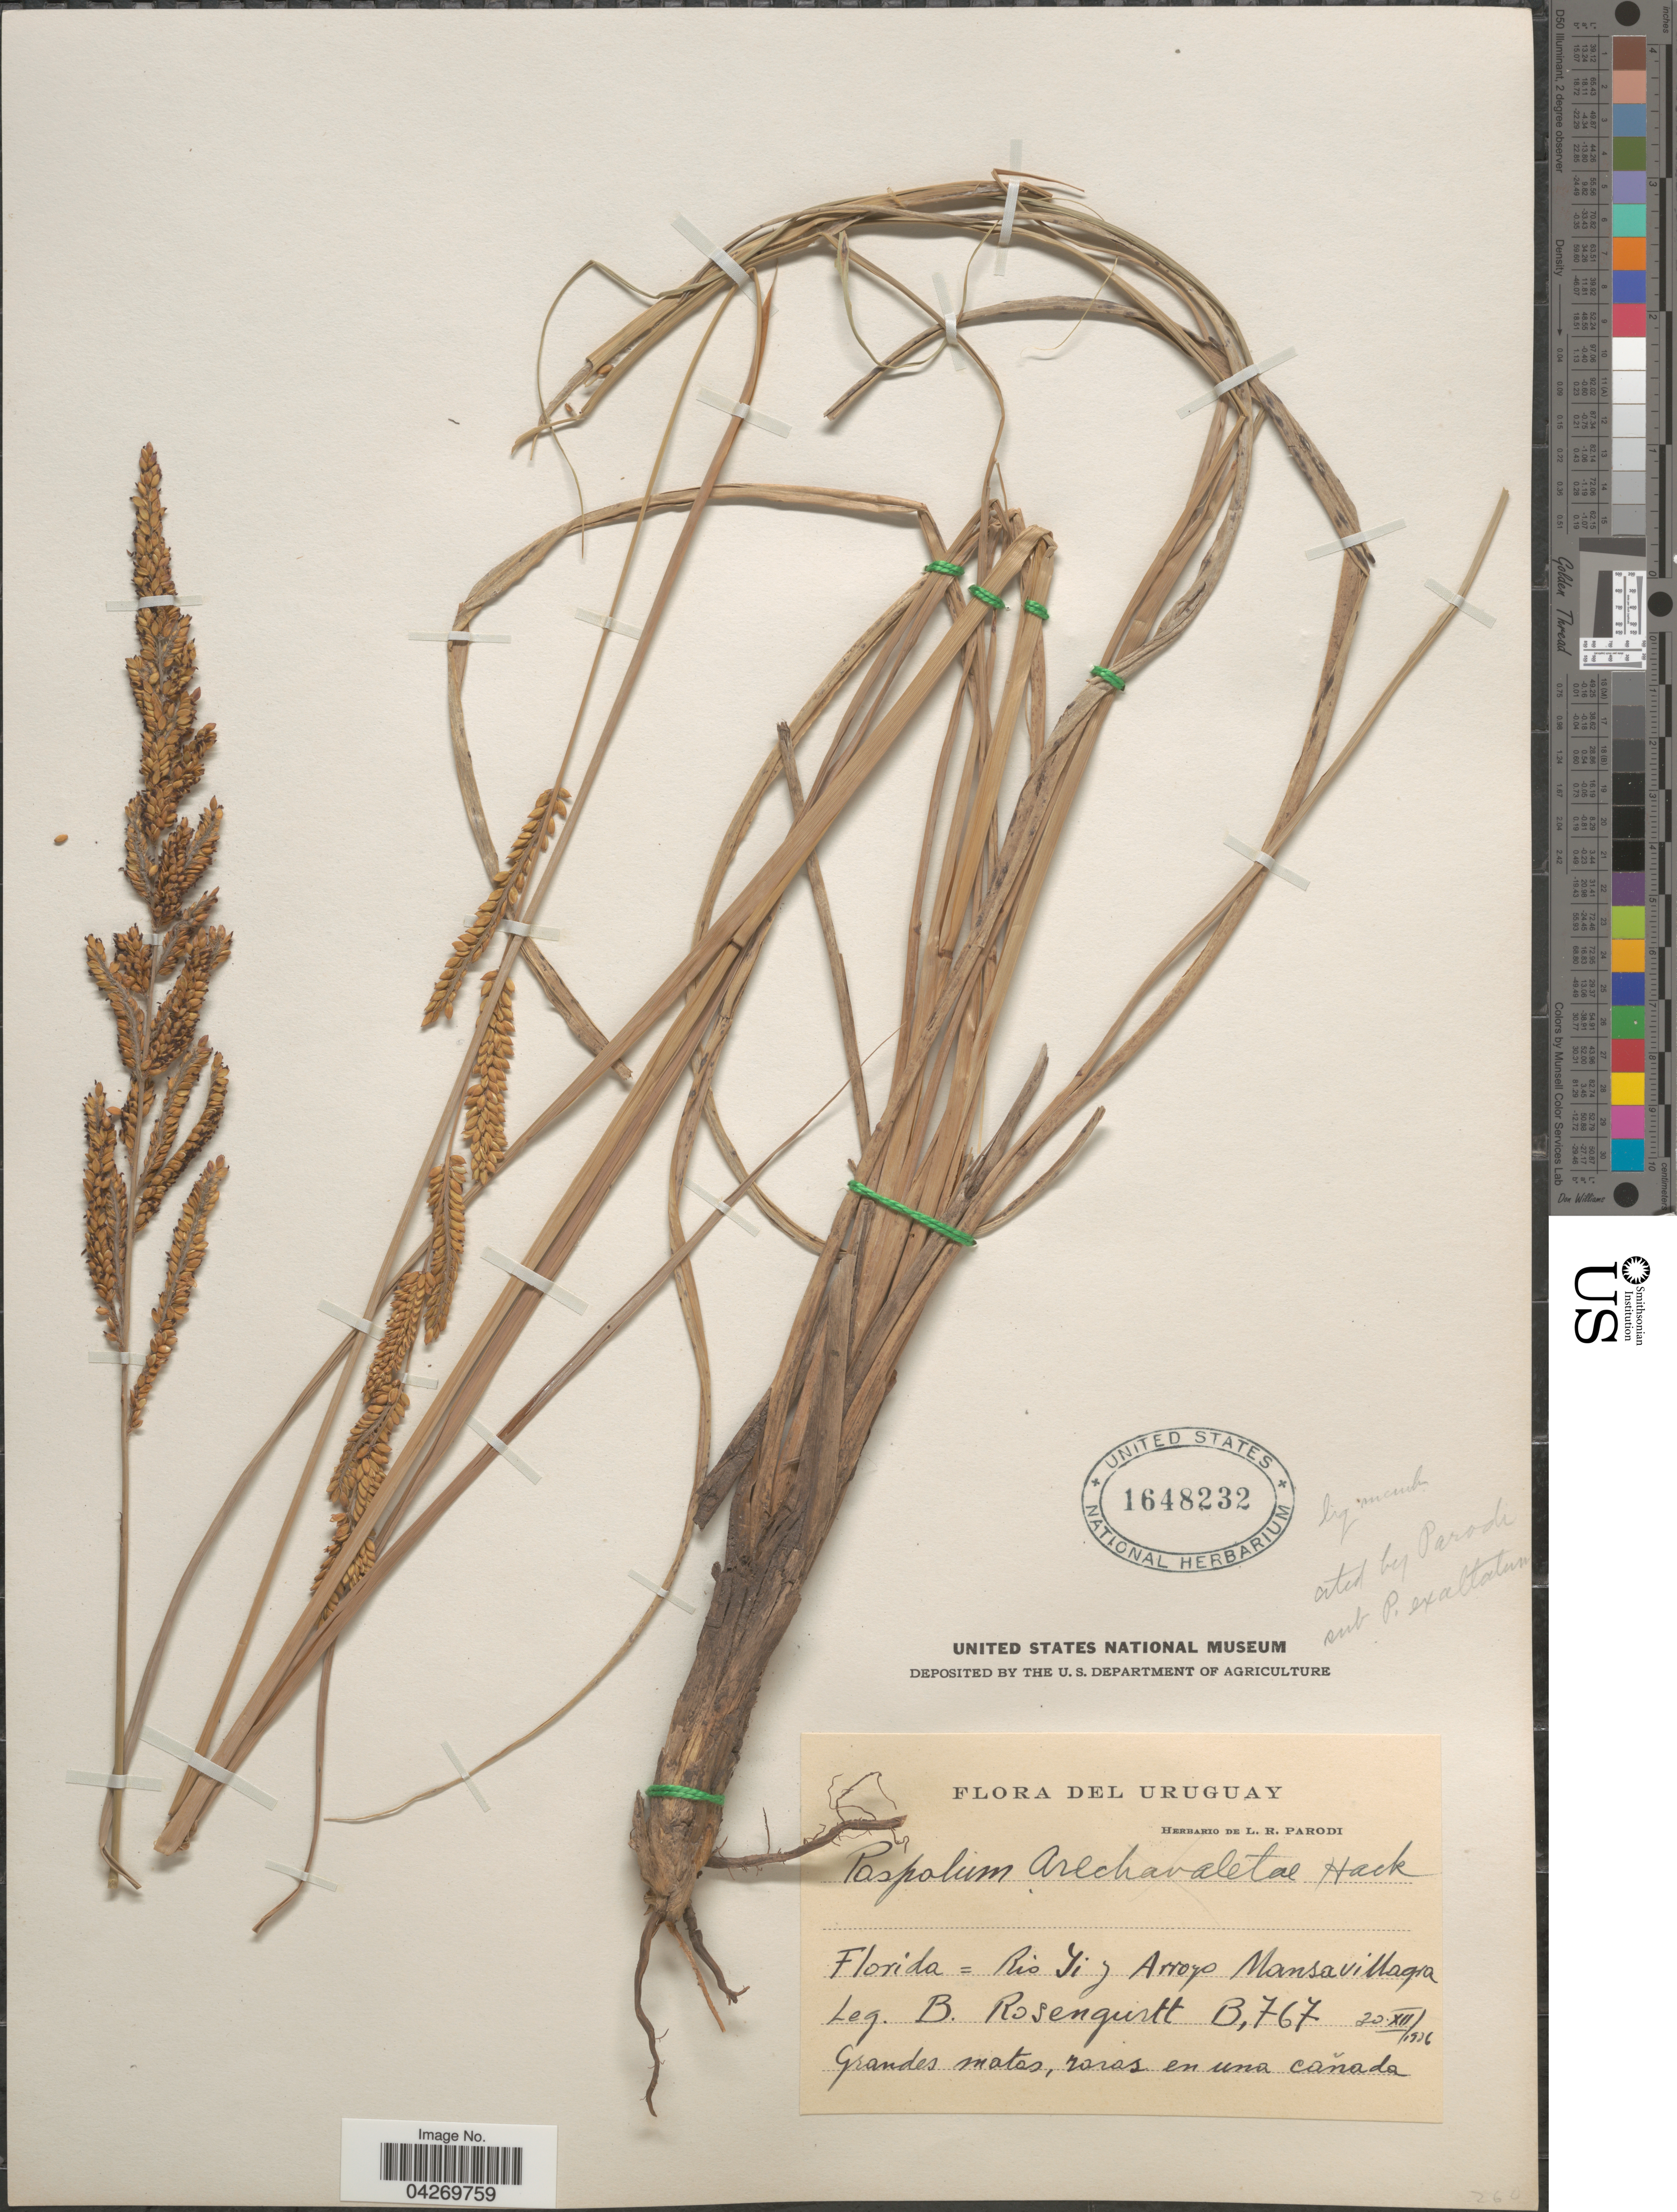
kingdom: Plantae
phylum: Tracheophyta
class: Liliopsida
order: Poales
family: Poaceae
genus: Paspalum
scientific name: Paspalum exaltatum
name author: J. Presl in C. Presl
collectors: B. Rosengurtt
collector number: B767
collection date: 1936-12-30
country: Uruguay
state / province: Florida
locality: Río Yi y Arroyo Mansavillagra.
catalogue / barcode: US 1648232